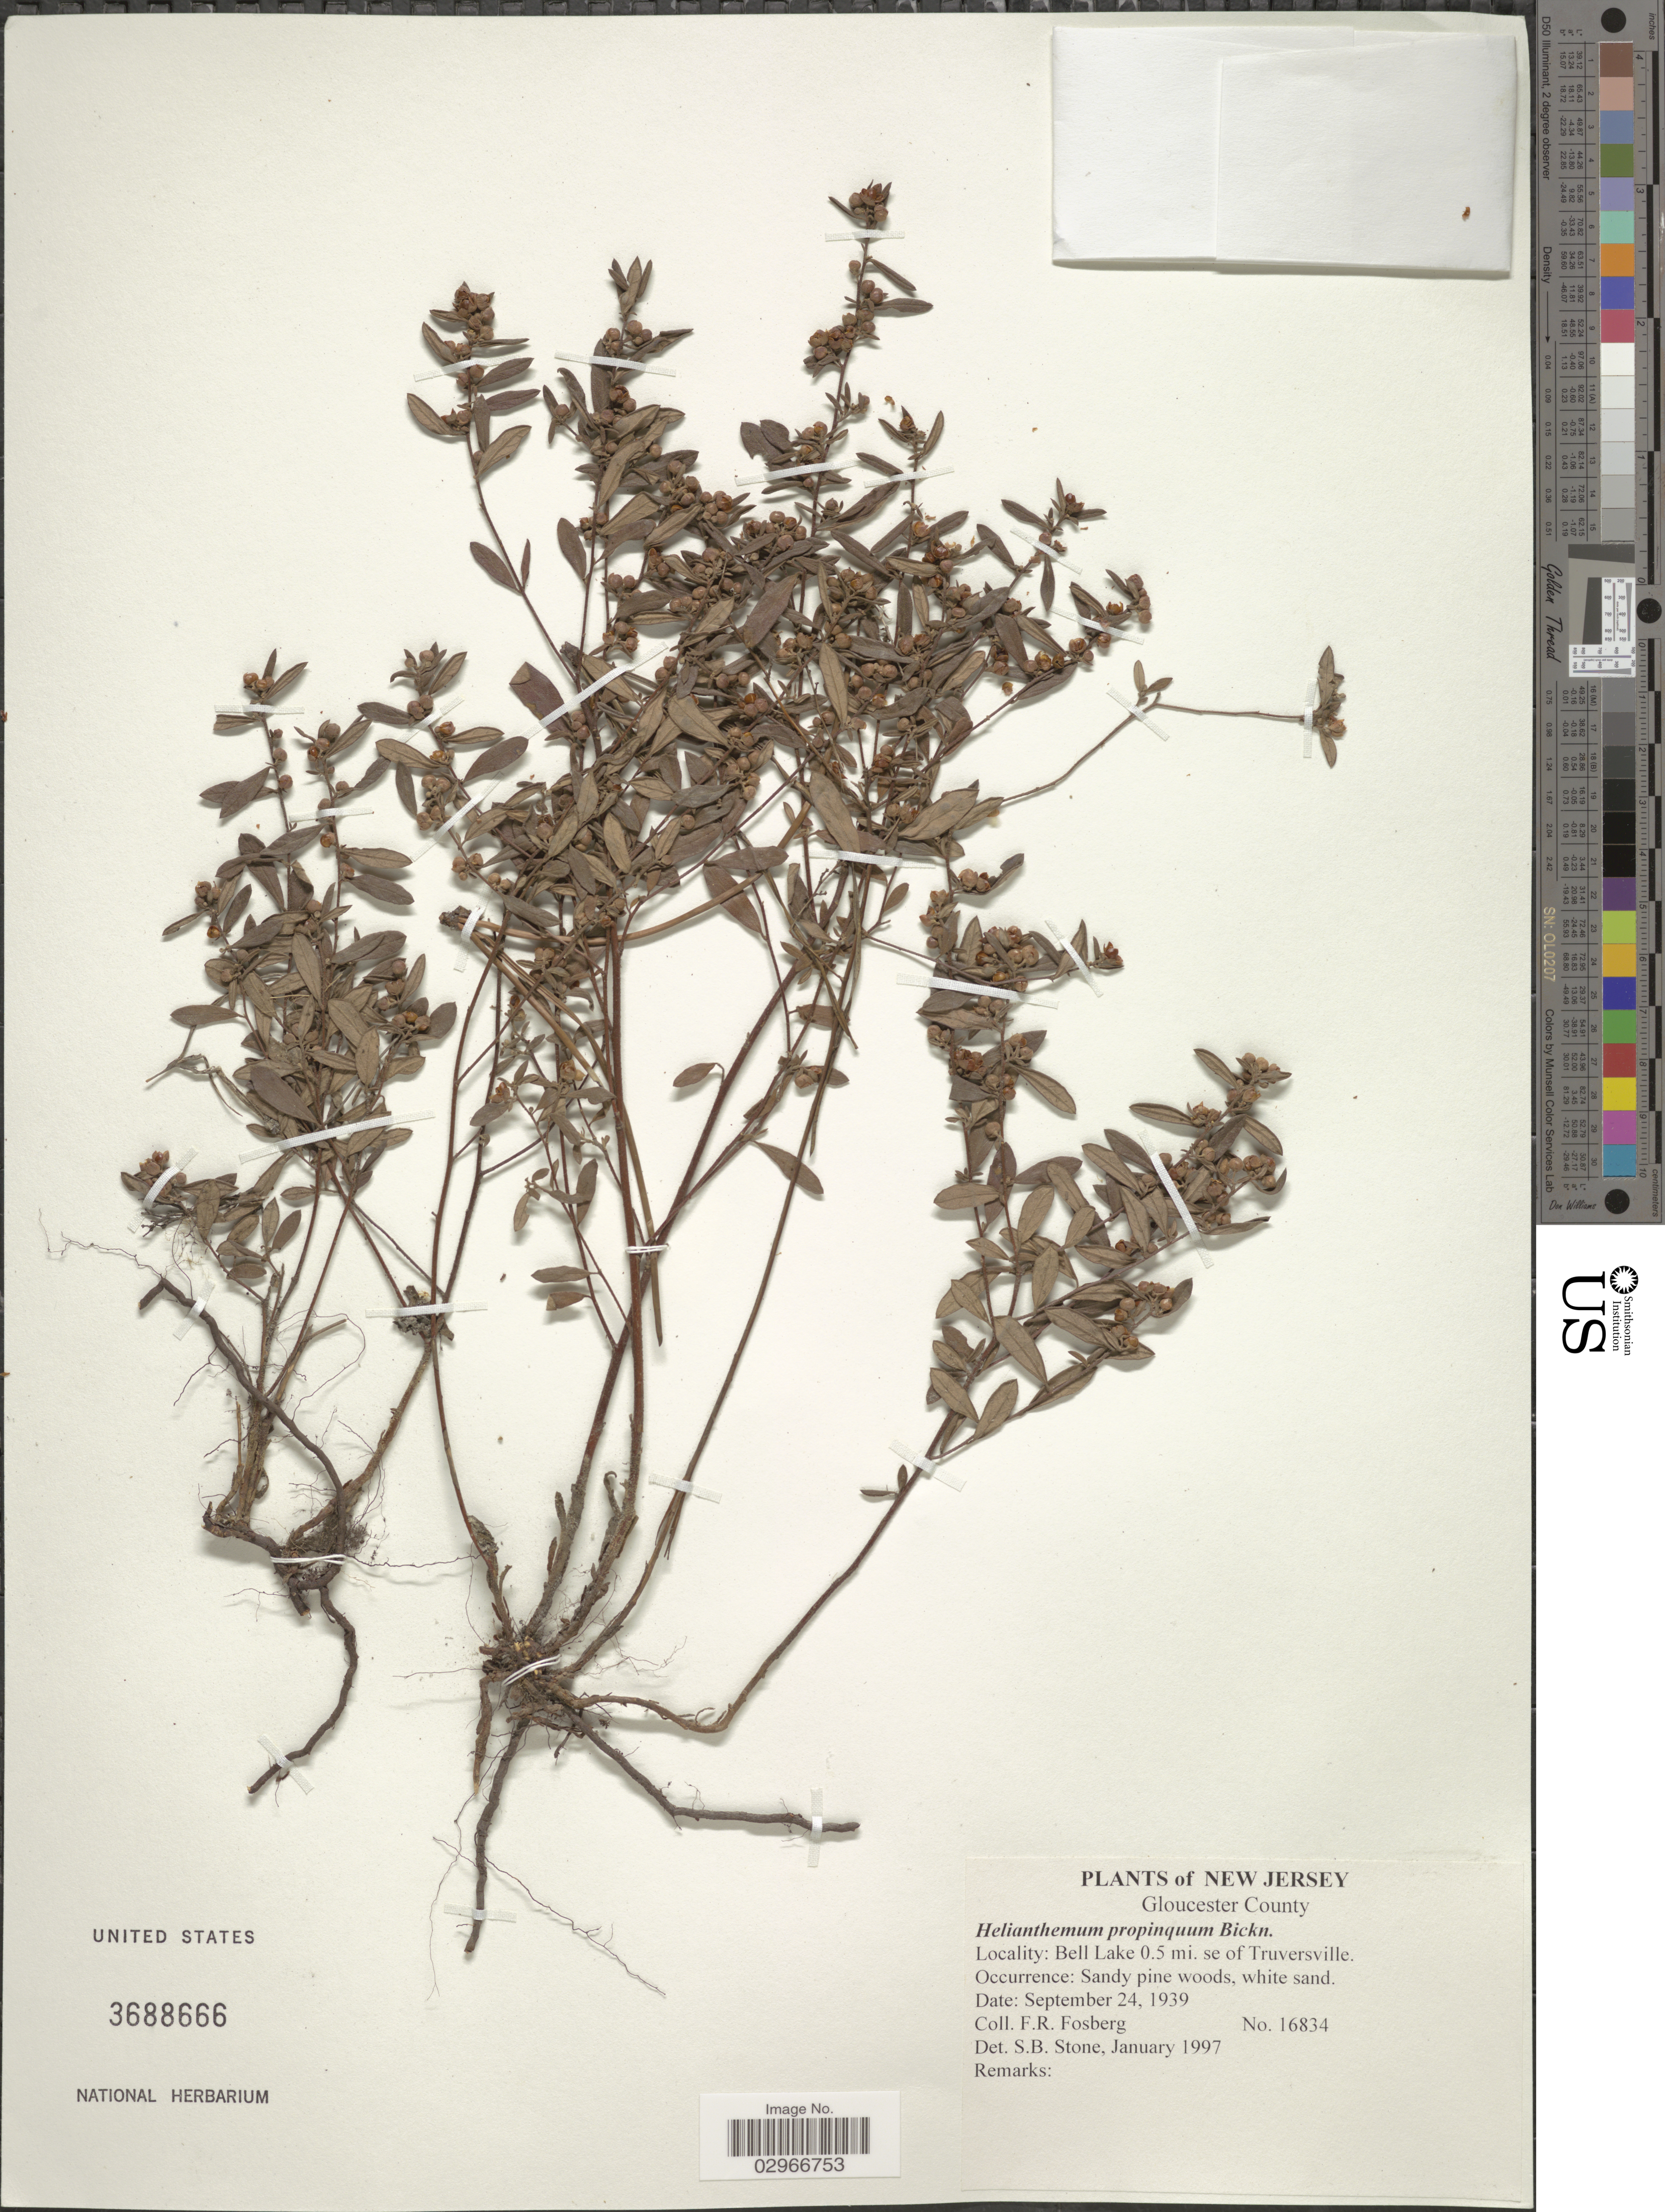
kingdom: Plantae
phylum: Tracheophyta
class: Magnoliopsida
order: Malvales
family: Cistaceae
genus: Helianthemum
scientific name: Helianthemum propinquum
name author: E.P. Bicknell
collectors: F. R. Fosberg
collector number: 16834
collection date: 1939-09-24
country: United States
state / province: New Jersey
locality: Gloucester County, Bell Lake 0.5 mi. se of Truversville.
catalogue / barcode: US 3688666